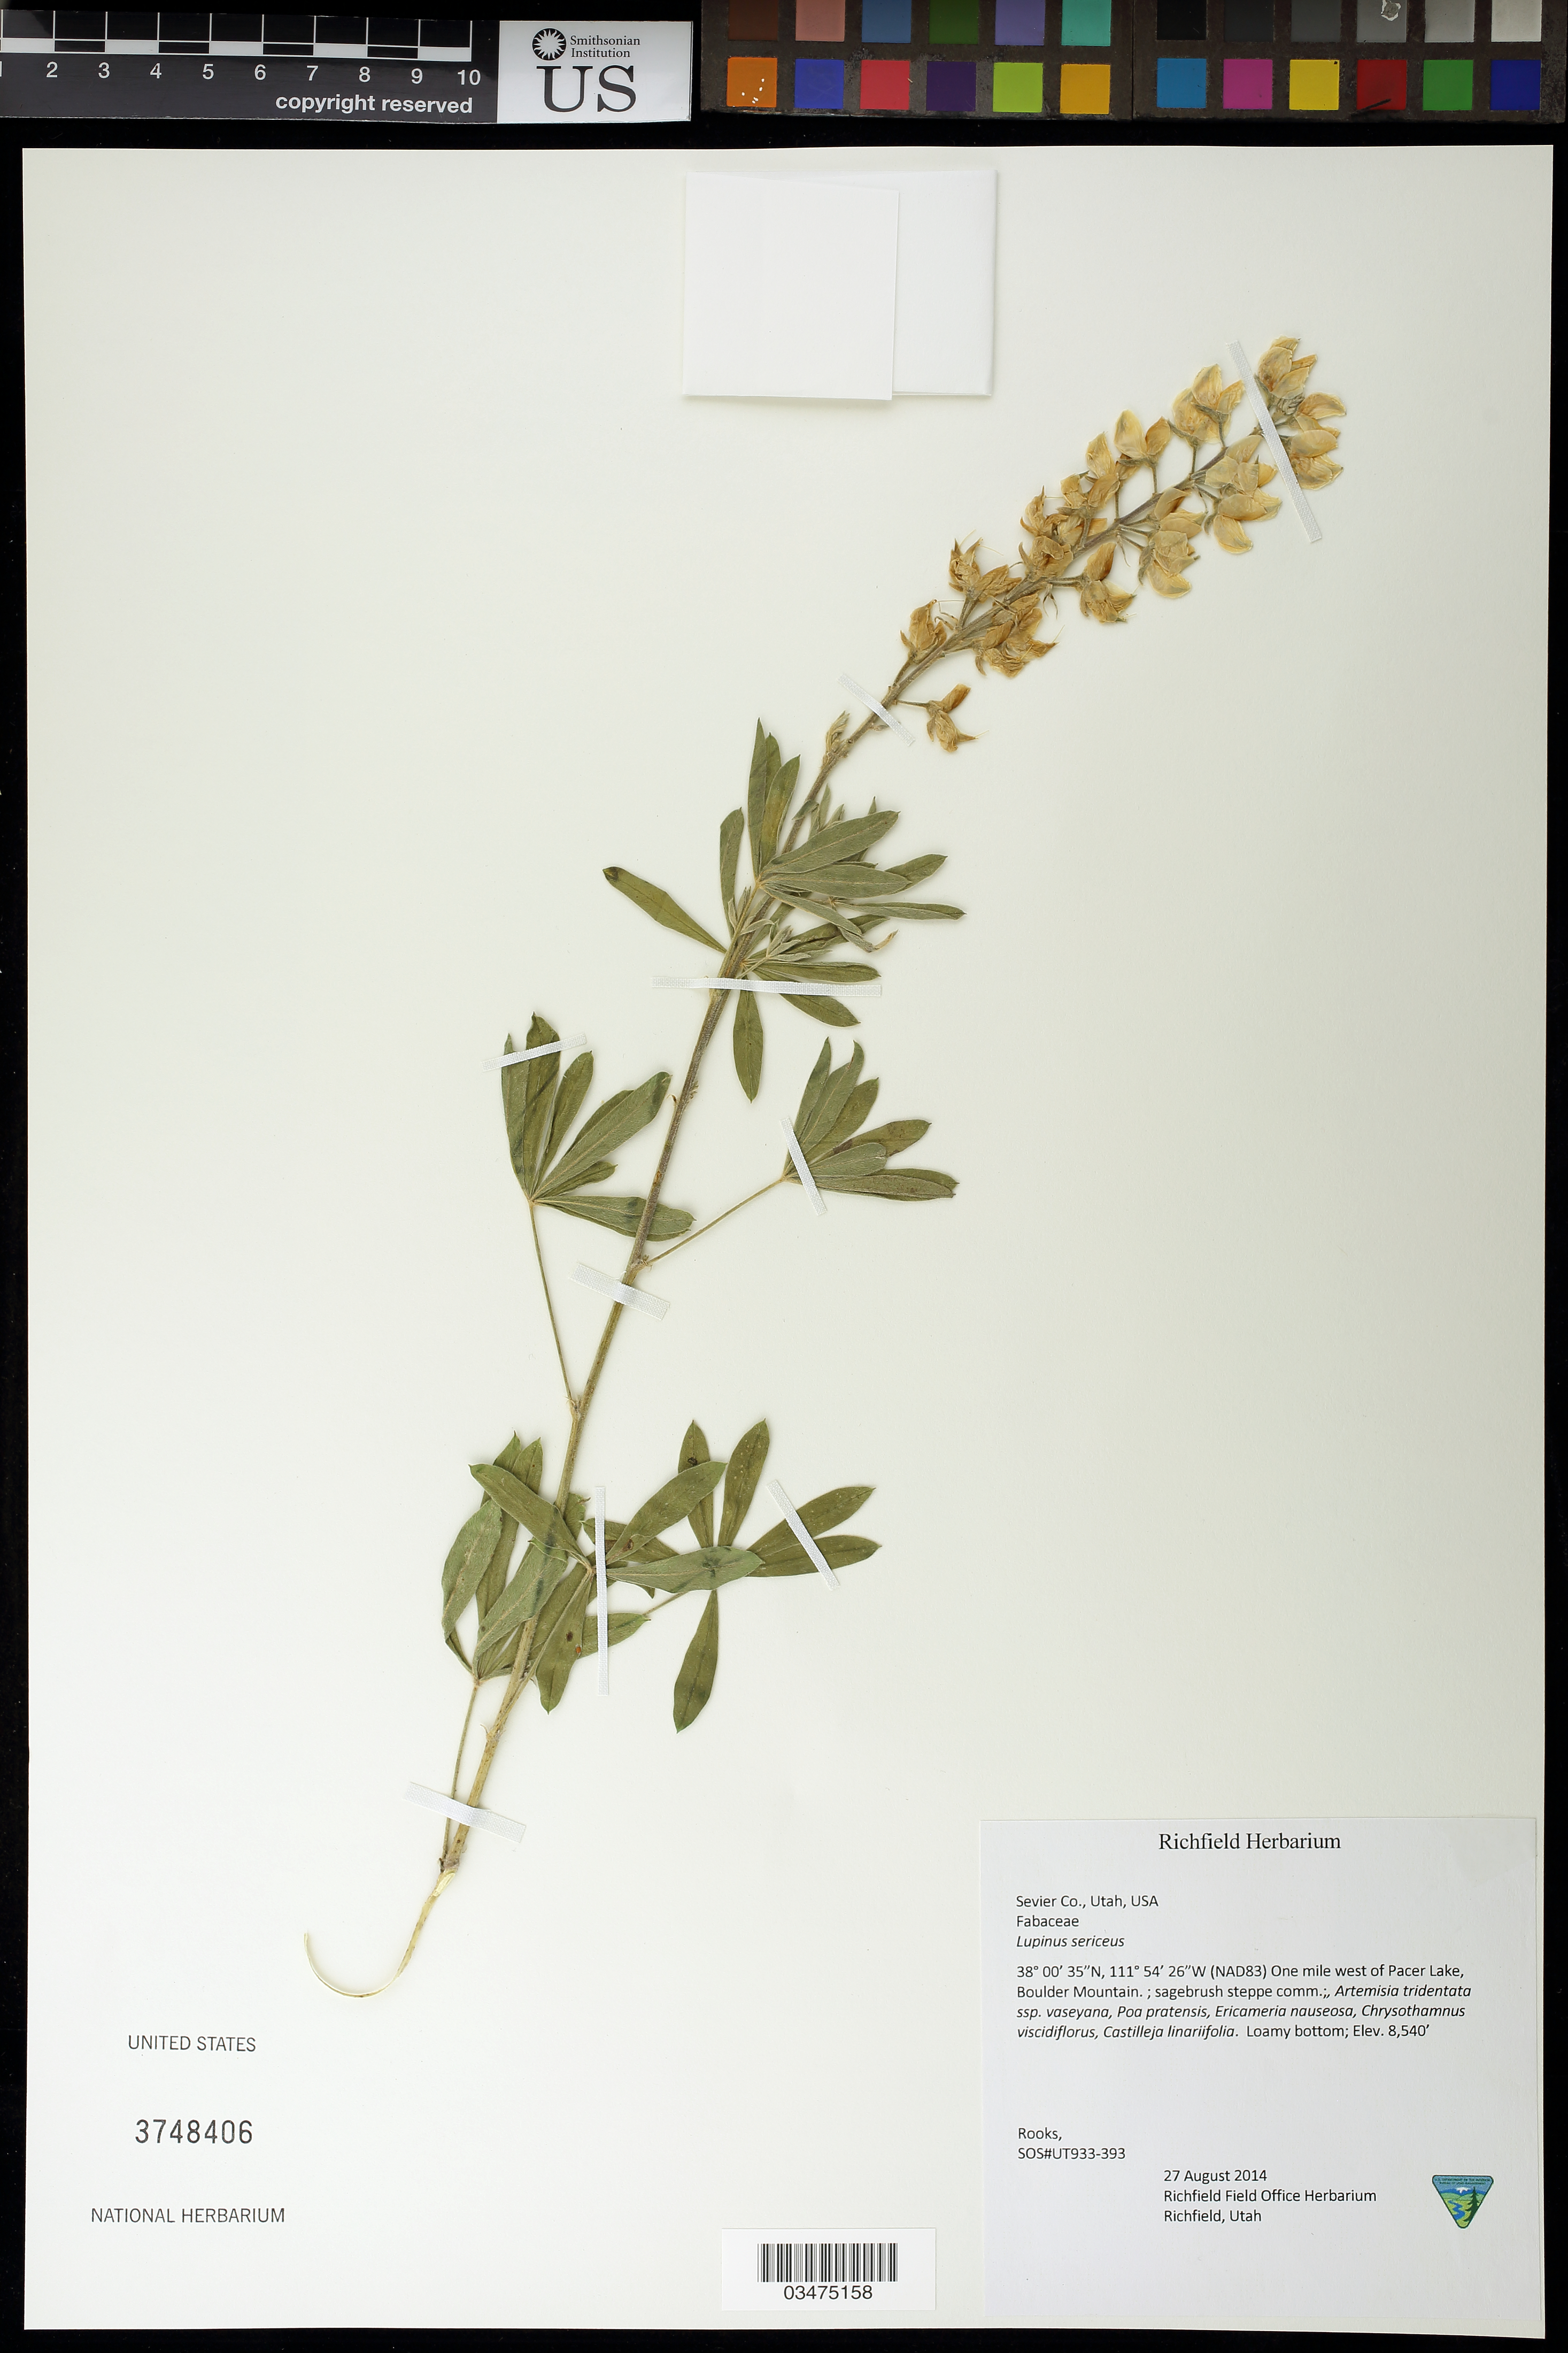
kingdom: Plantae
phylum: Tracheophyta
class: Magnoliopsida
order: Fabales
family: Fabaceae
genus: Lupinus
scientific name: Lupinus sericeus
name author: Pursh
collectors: -. Rooks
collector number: UT933-393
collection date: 2014-08-27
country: United States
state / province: Utah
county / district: Sevier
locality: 1 mi. W of Pacer Lake, Boulder Mt.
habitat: Loamy bottom. Sagebrush steppe community.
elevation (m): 2603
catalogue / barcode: US 3748406